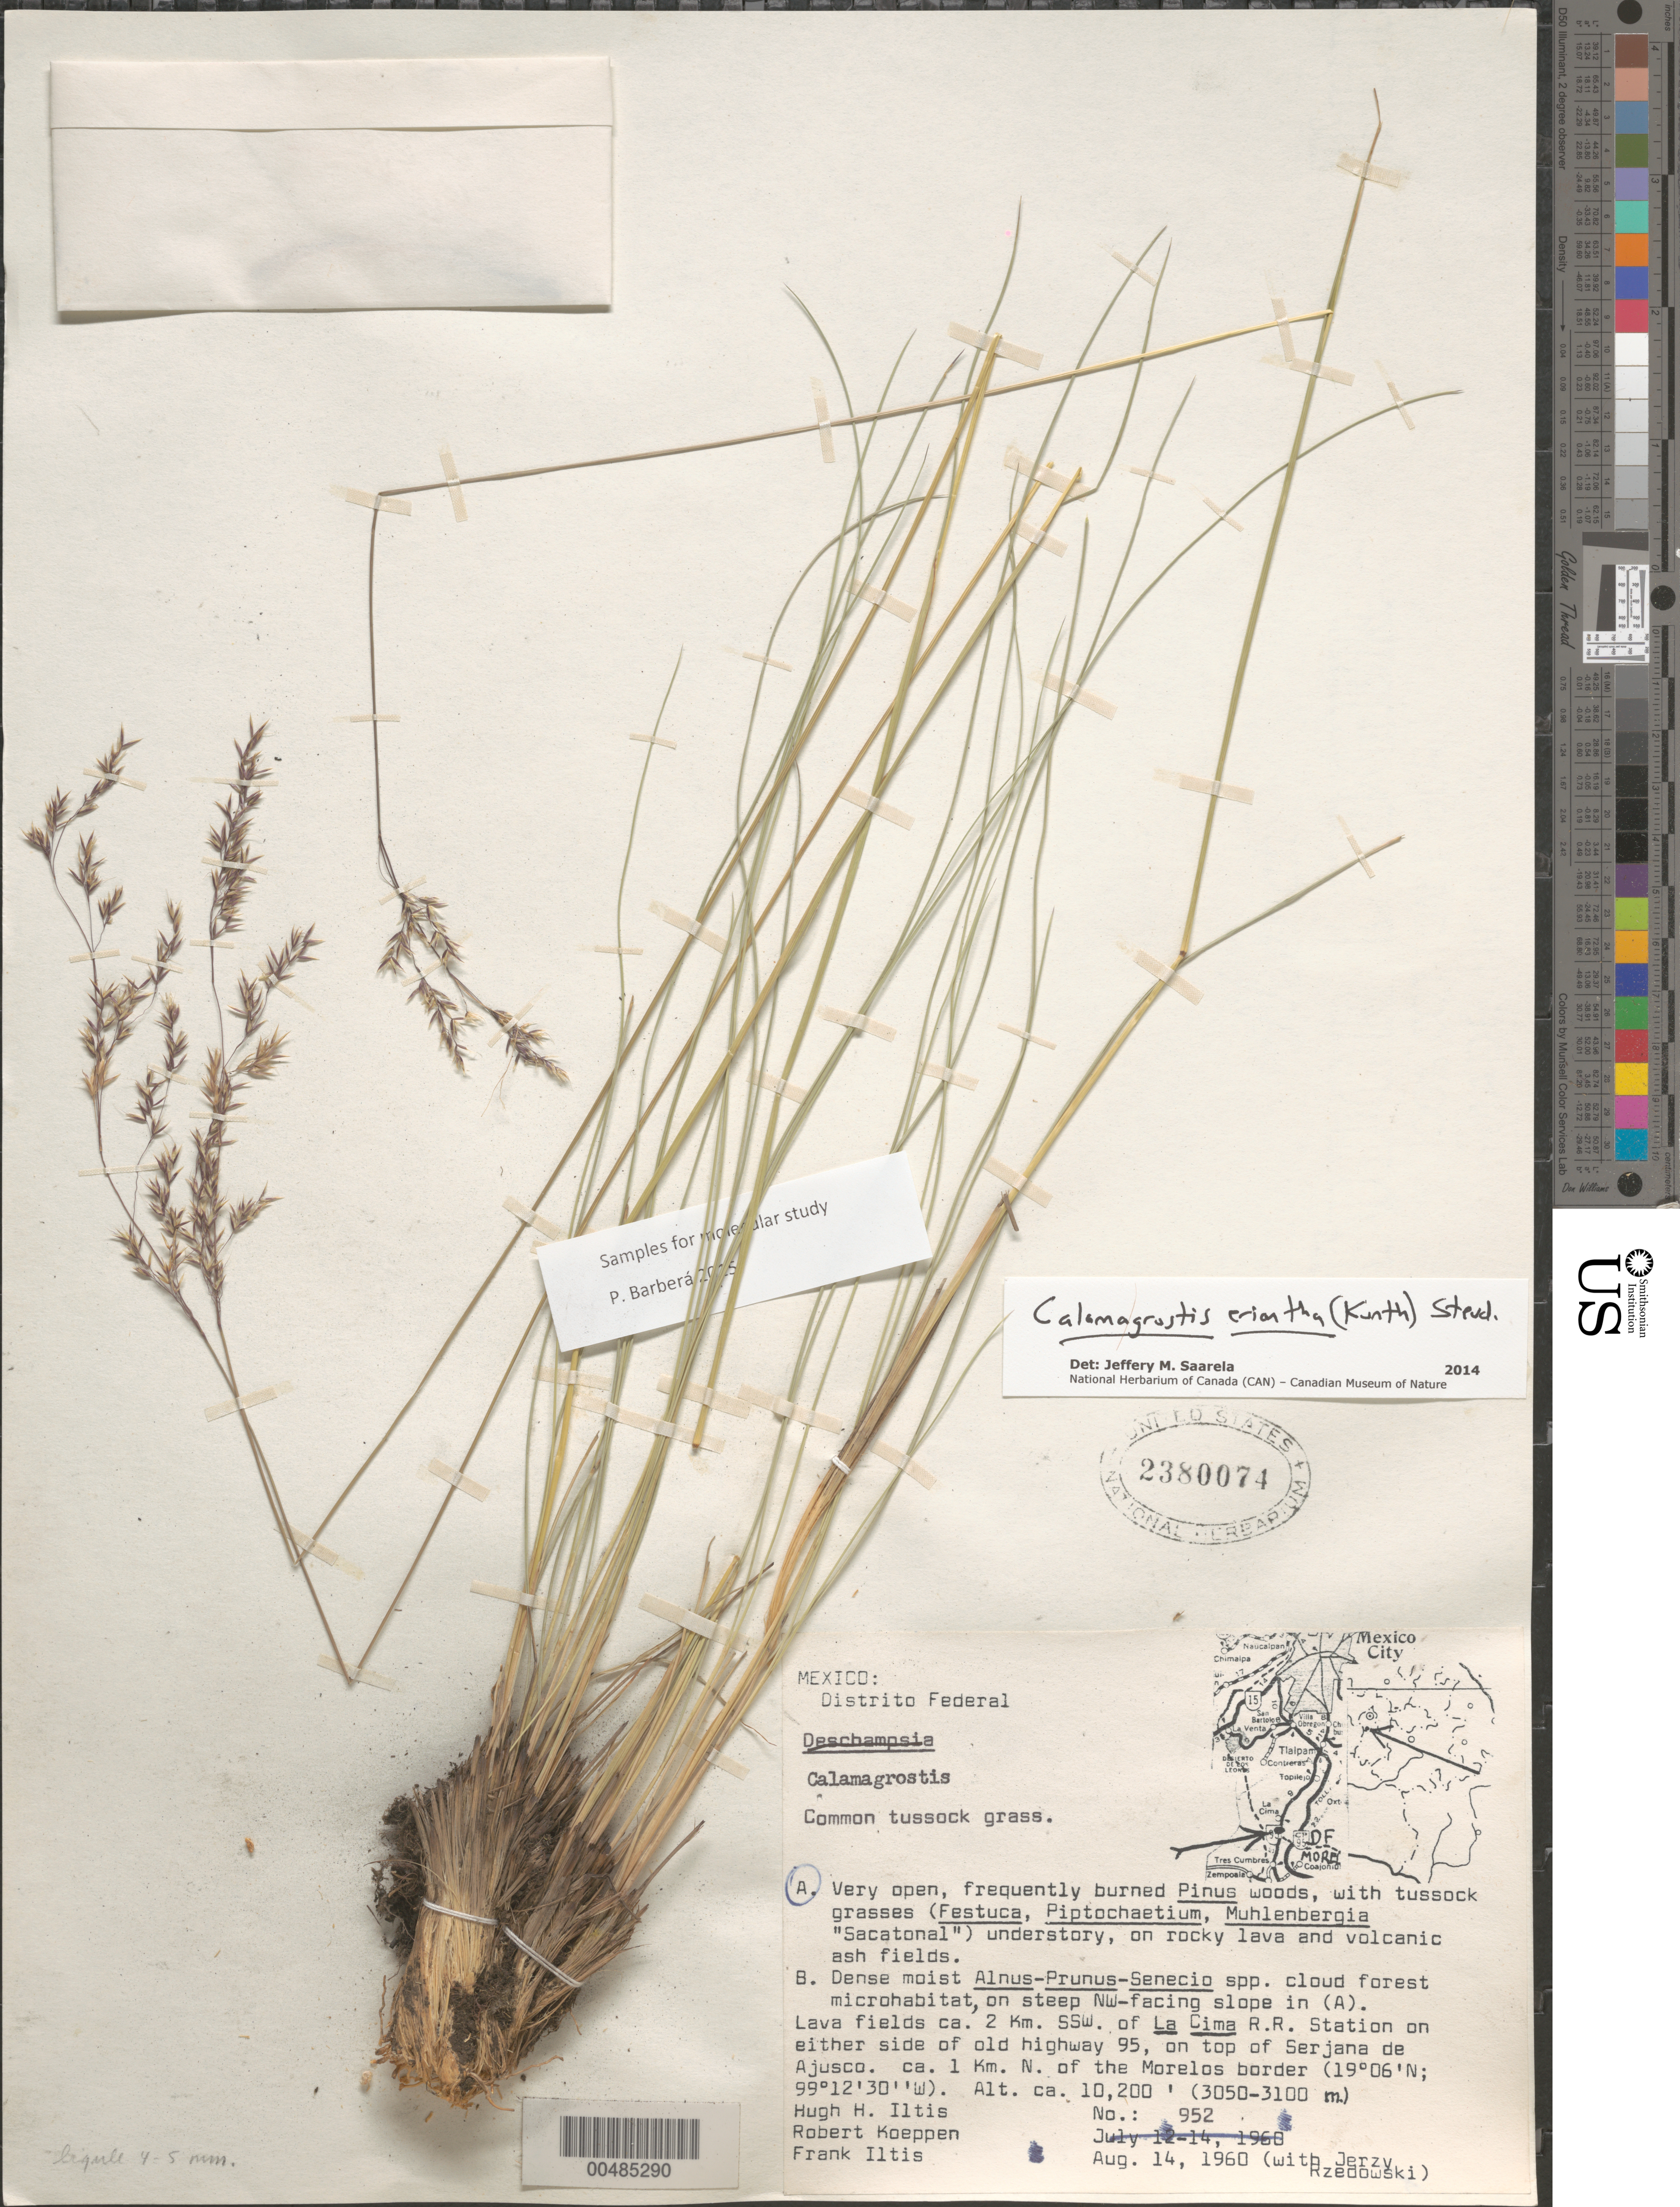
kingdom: Plantae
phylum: Tracheophyta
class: Liliopsida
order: Poales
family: Poaceae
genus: Calamagrostis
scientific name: Calamagrostis eriantha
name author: (Kunth) Steud.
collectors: H. H. Iltis, R. C. Koeppen & F. S. Iltis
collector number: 952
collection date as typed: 14 Aug 1960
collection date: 1960-08-14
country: Mexico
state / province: Distrito Federal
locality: About 2 km SSW of La Cima R.R. Station on either side of old highway 95, on top of Serjana de Ajusco, about 1 km N of the ...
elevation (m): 3109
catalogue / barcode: US 2380074